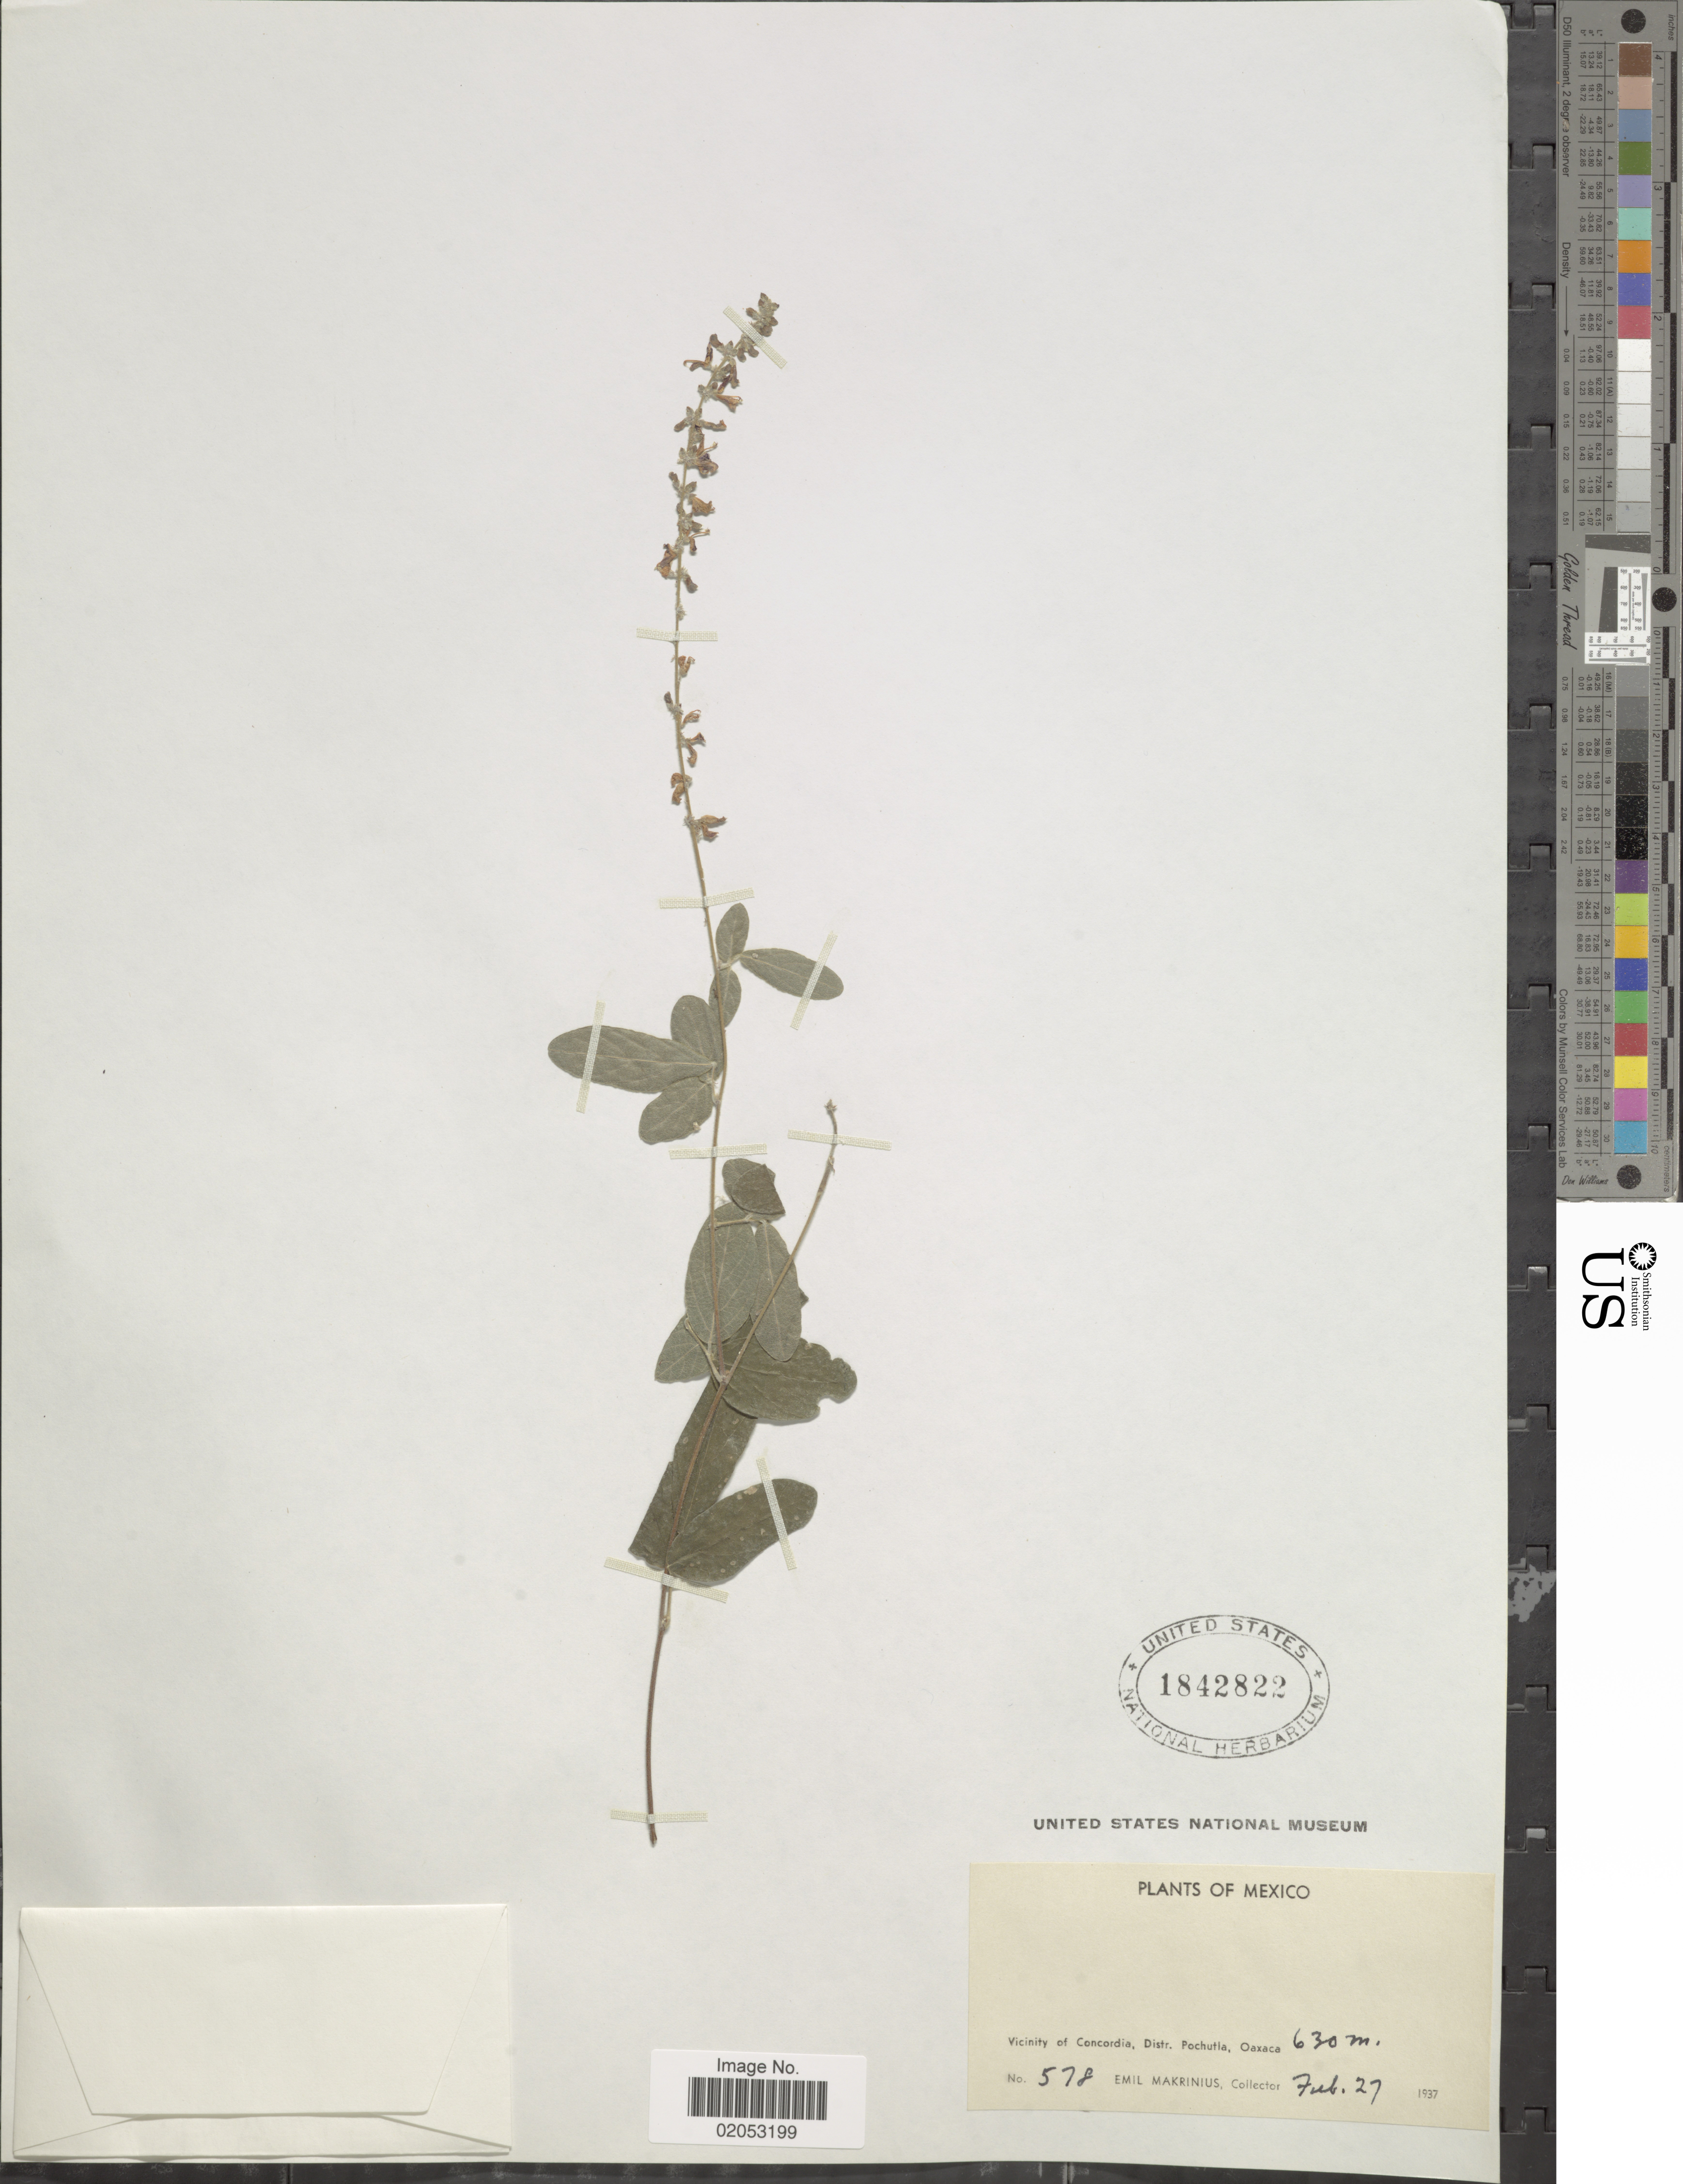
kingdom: Plantae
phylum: Tracheophyta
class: Magnoliopsida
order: Fabales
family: Fabaceae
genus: Desmodium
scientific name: Desmodium sp.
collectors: E. Makrinus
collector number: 578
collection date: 1937-02-27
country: Mexico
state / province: Oaxaca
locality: Vicinity of Concordia, Distr. Pochutla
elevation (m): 630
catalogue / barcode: US 1842822